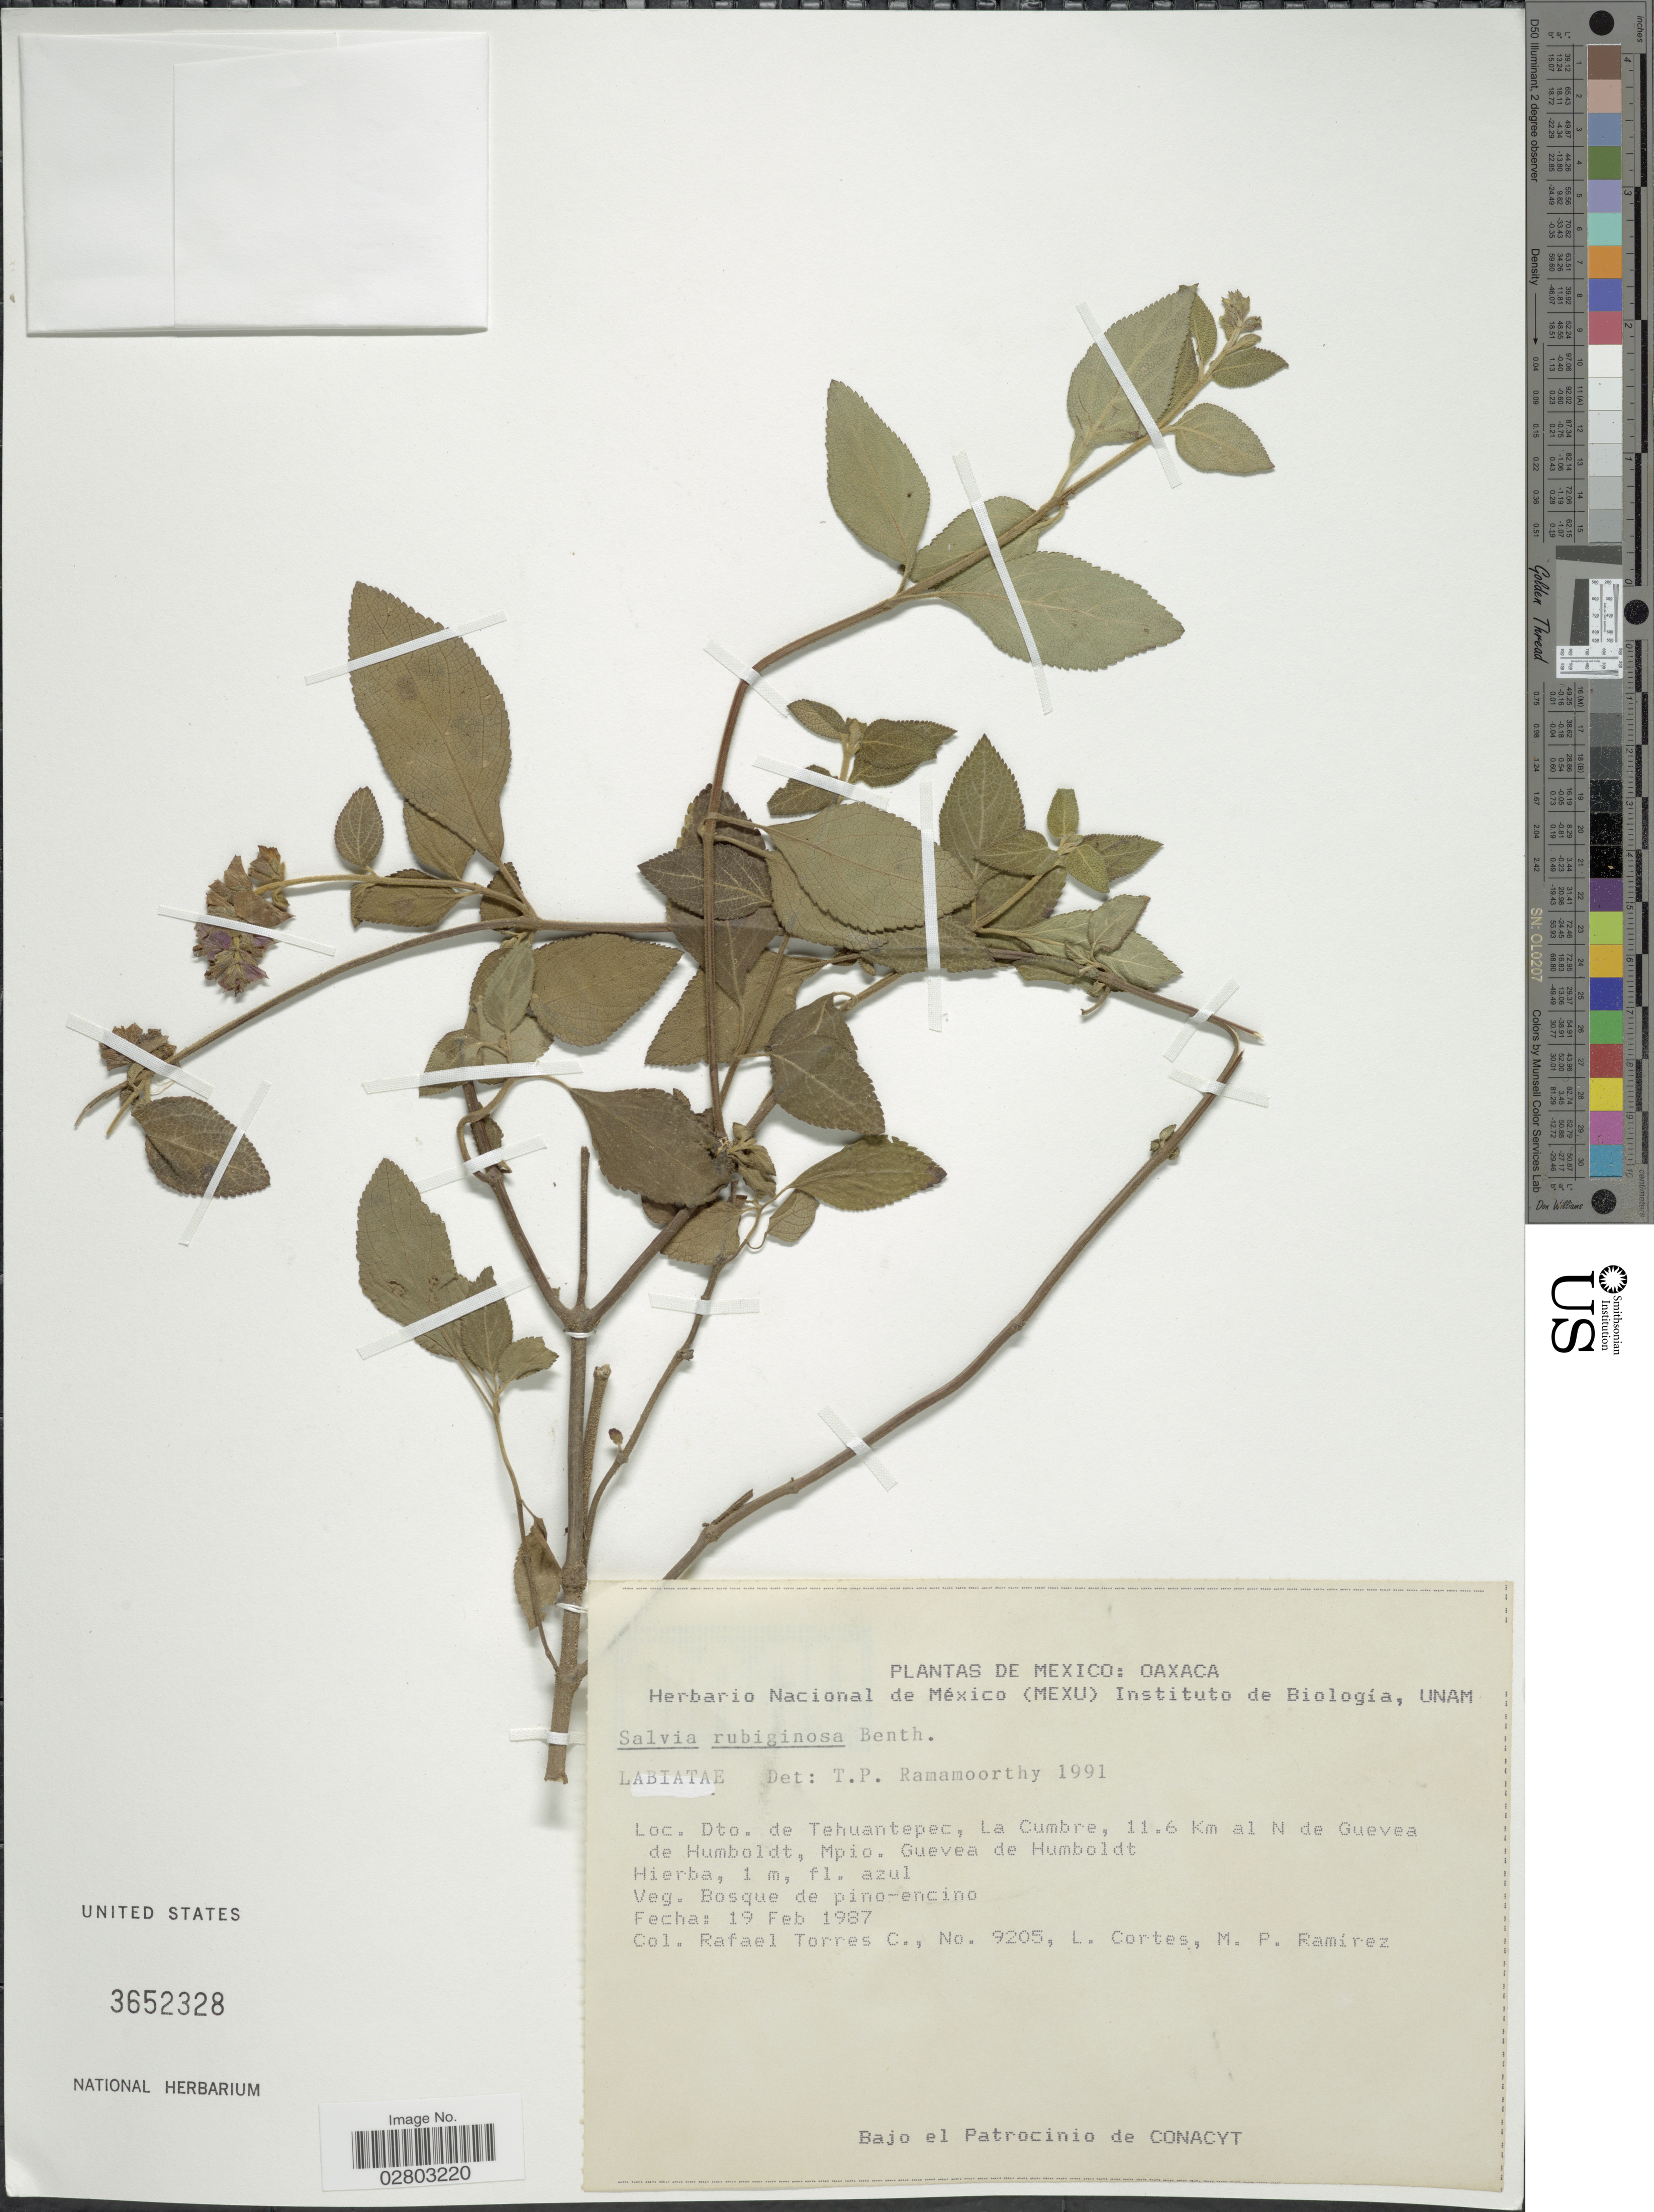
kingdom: Plantae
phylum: Tracheophyta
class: Magnoliopsida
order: Lamiales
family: Lamiaceae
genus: Salvia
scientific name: Salvia rubiginosa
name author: Benth.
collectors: R. Torres C., L. Cortes & M. Ramírez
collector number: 9205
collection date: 1987-02-19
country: Mexico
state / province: Oaxaca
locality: Dto. de Tehuantepec, La Cumbre, 11.6 Km al N de Guevea de Humboldt, Mpio. Guevea de Humboldt.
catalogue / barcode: US 3652328